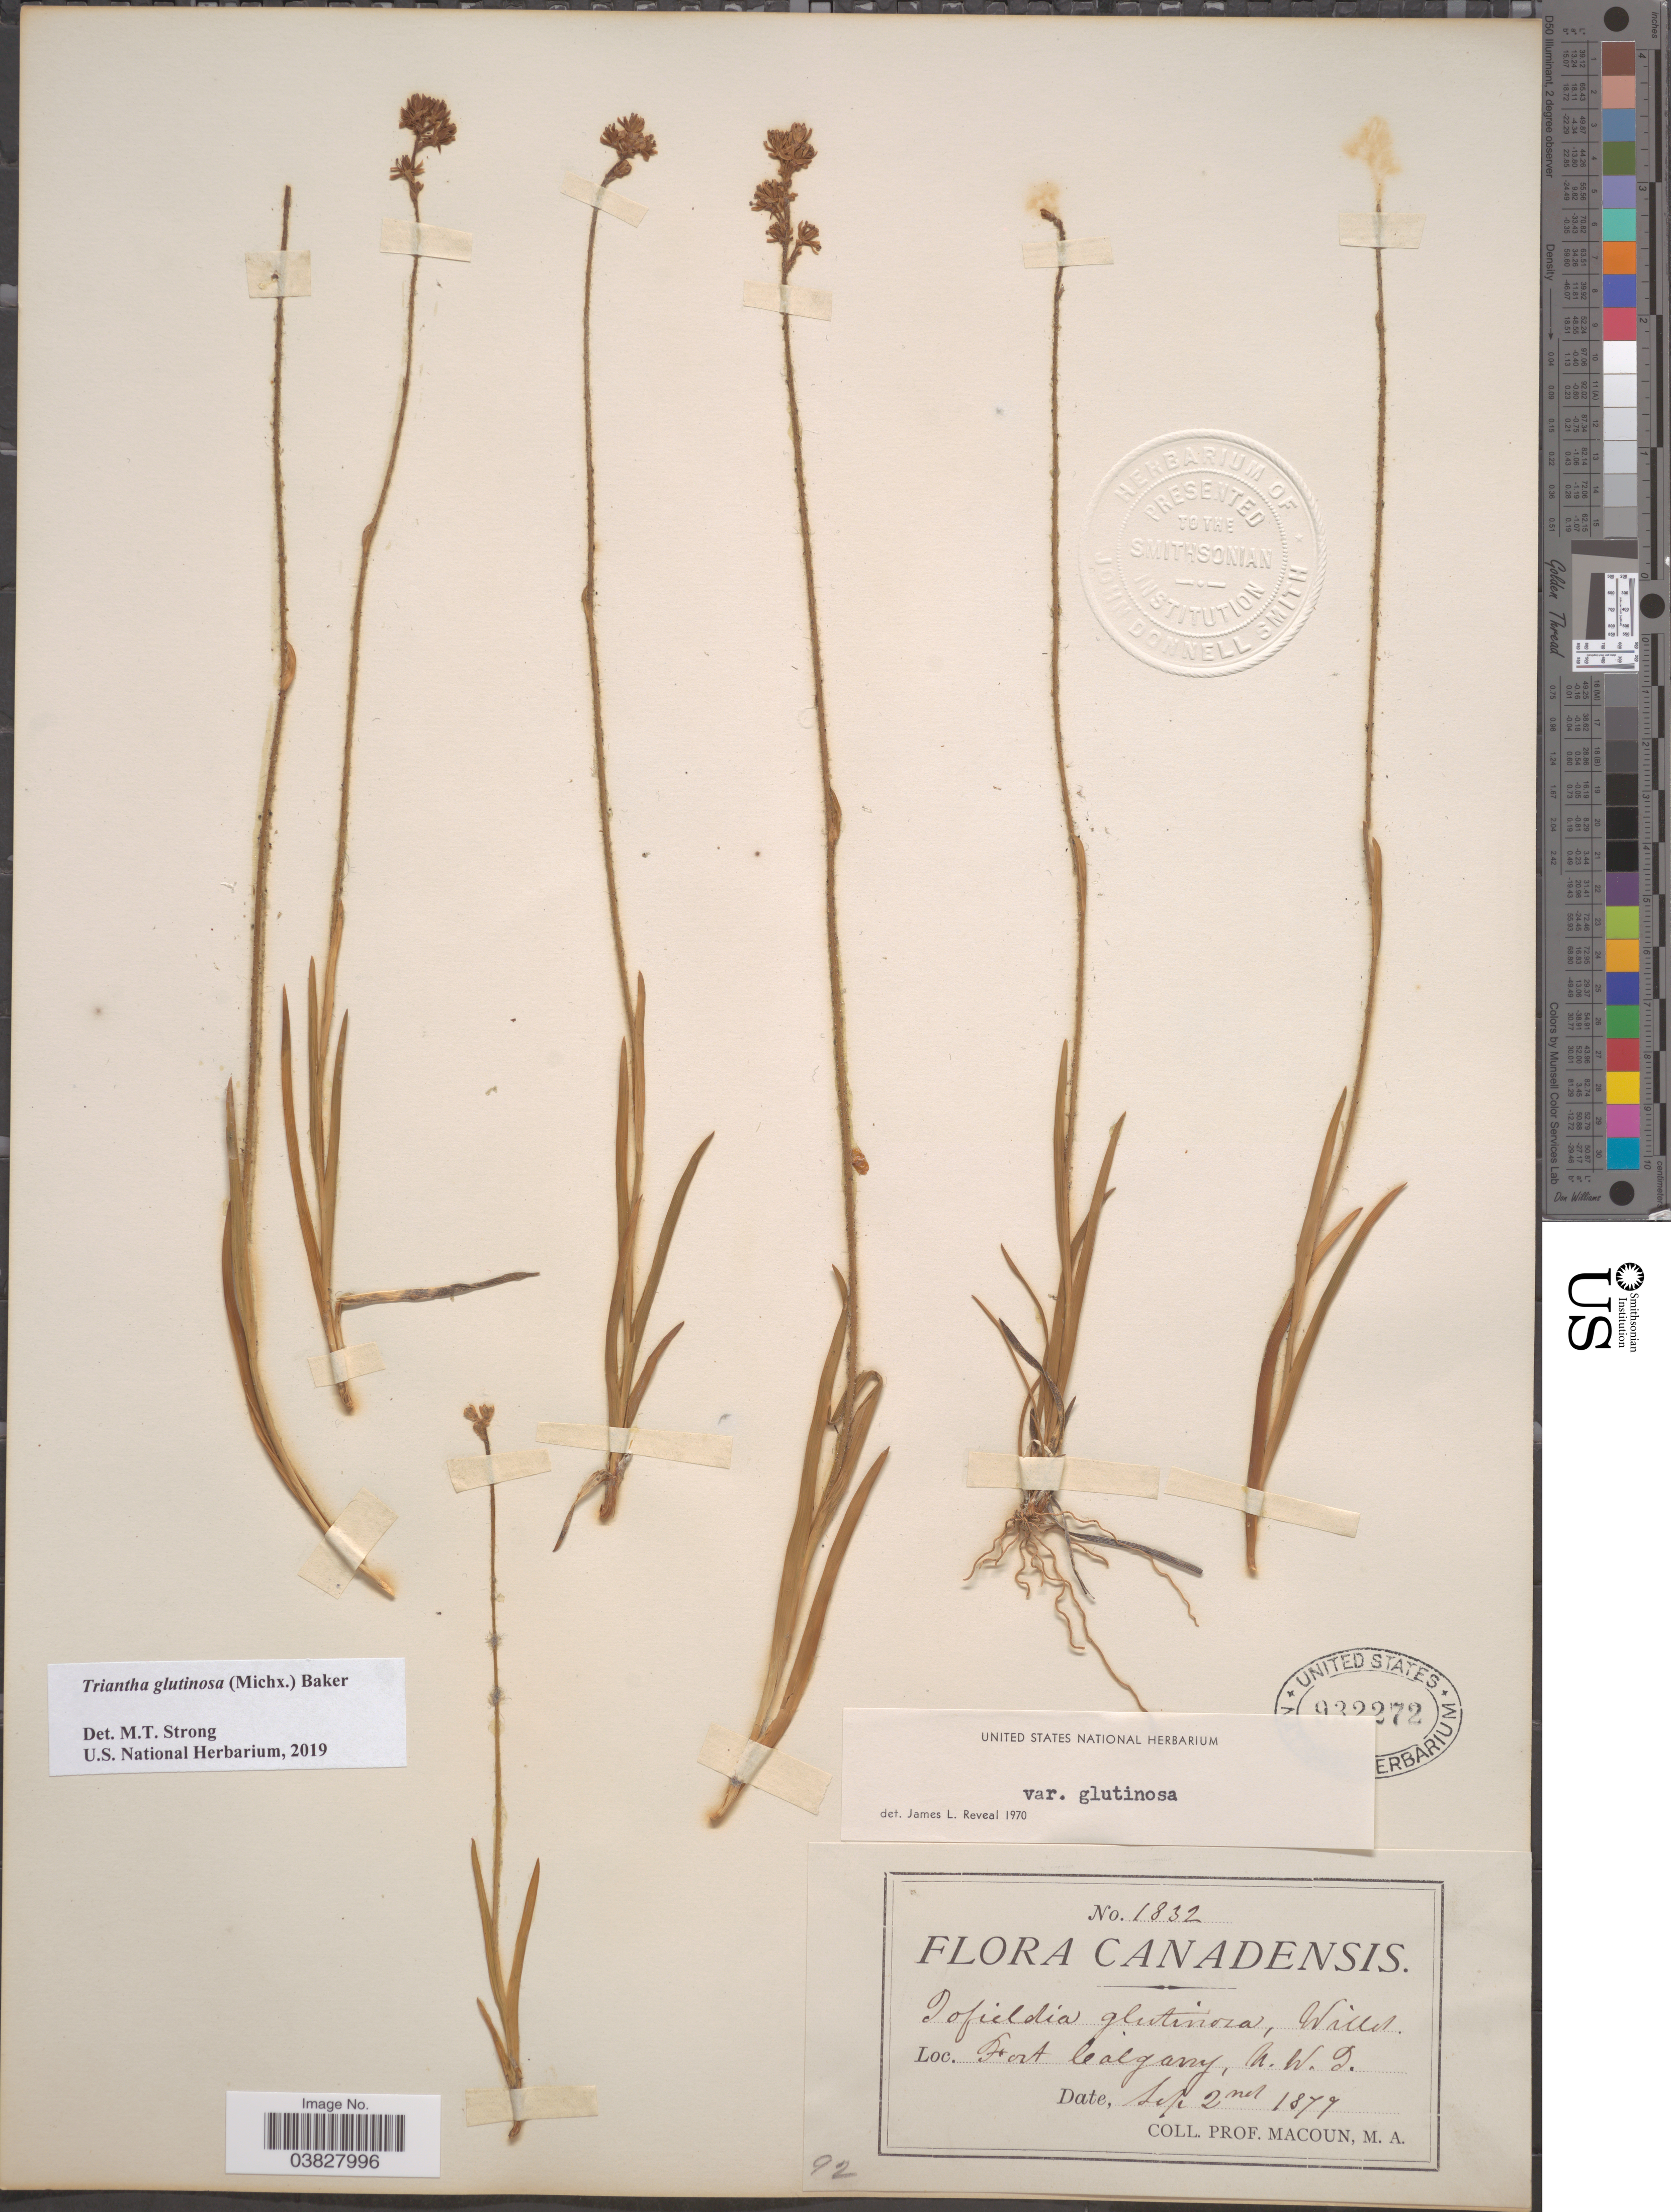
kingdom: Plantae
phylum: Tracheophyta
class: Liliopsida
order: Alismatales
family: Tofieldiaceae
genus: Triantha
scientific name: Triantha glutinosa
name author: (Michx.) Baker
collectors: -- Macoun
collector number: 1832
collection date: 1879-09-02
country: Canada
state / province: Northwest Territories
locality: Fort Calgany.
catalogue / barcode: US 932272